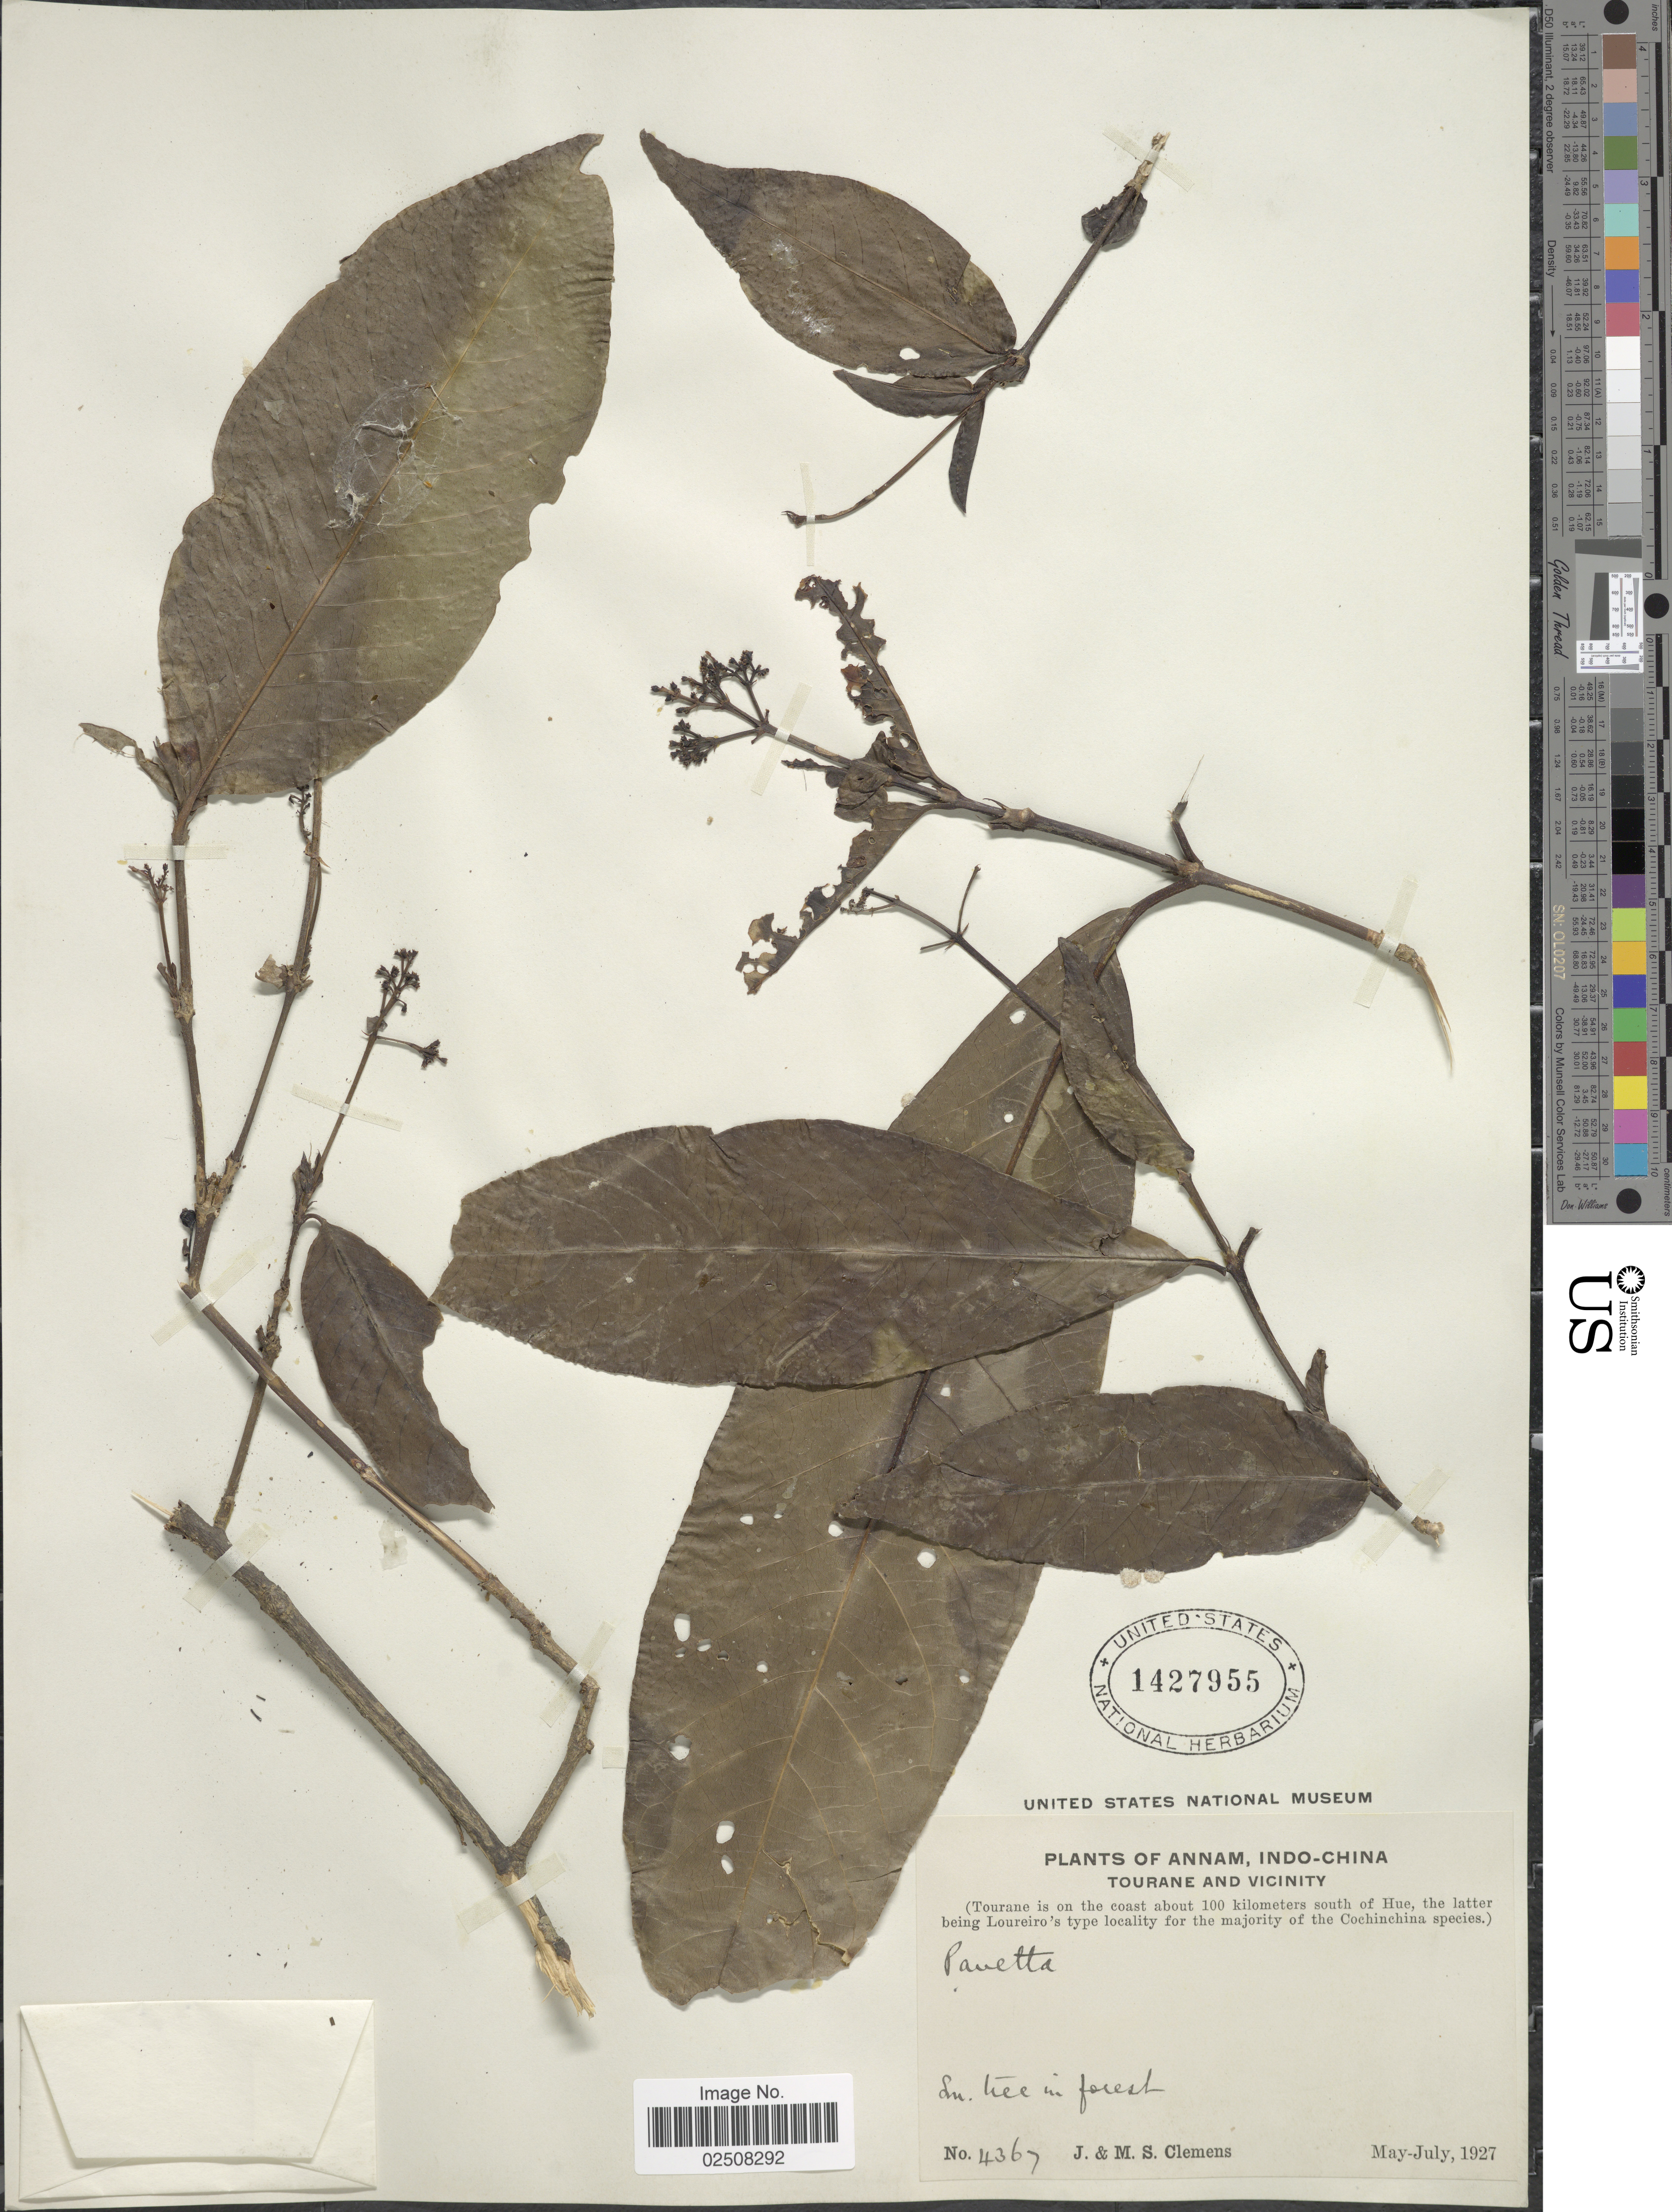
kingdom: Plantae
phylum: Tracheophyta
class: Magnoliopsida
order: Gentianales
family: Rubiaceae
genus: Pavetta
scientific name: Pavetta sp.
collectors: J. Clemens & M. S. Clemens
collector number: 4367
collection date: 1927-05/1927-07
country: Vietnam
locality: Annam, Indo-China, Tourane and Vicinity (Tourane is on the coast about 100 kilometers south of Hue), in forest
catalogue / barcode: US 1427955